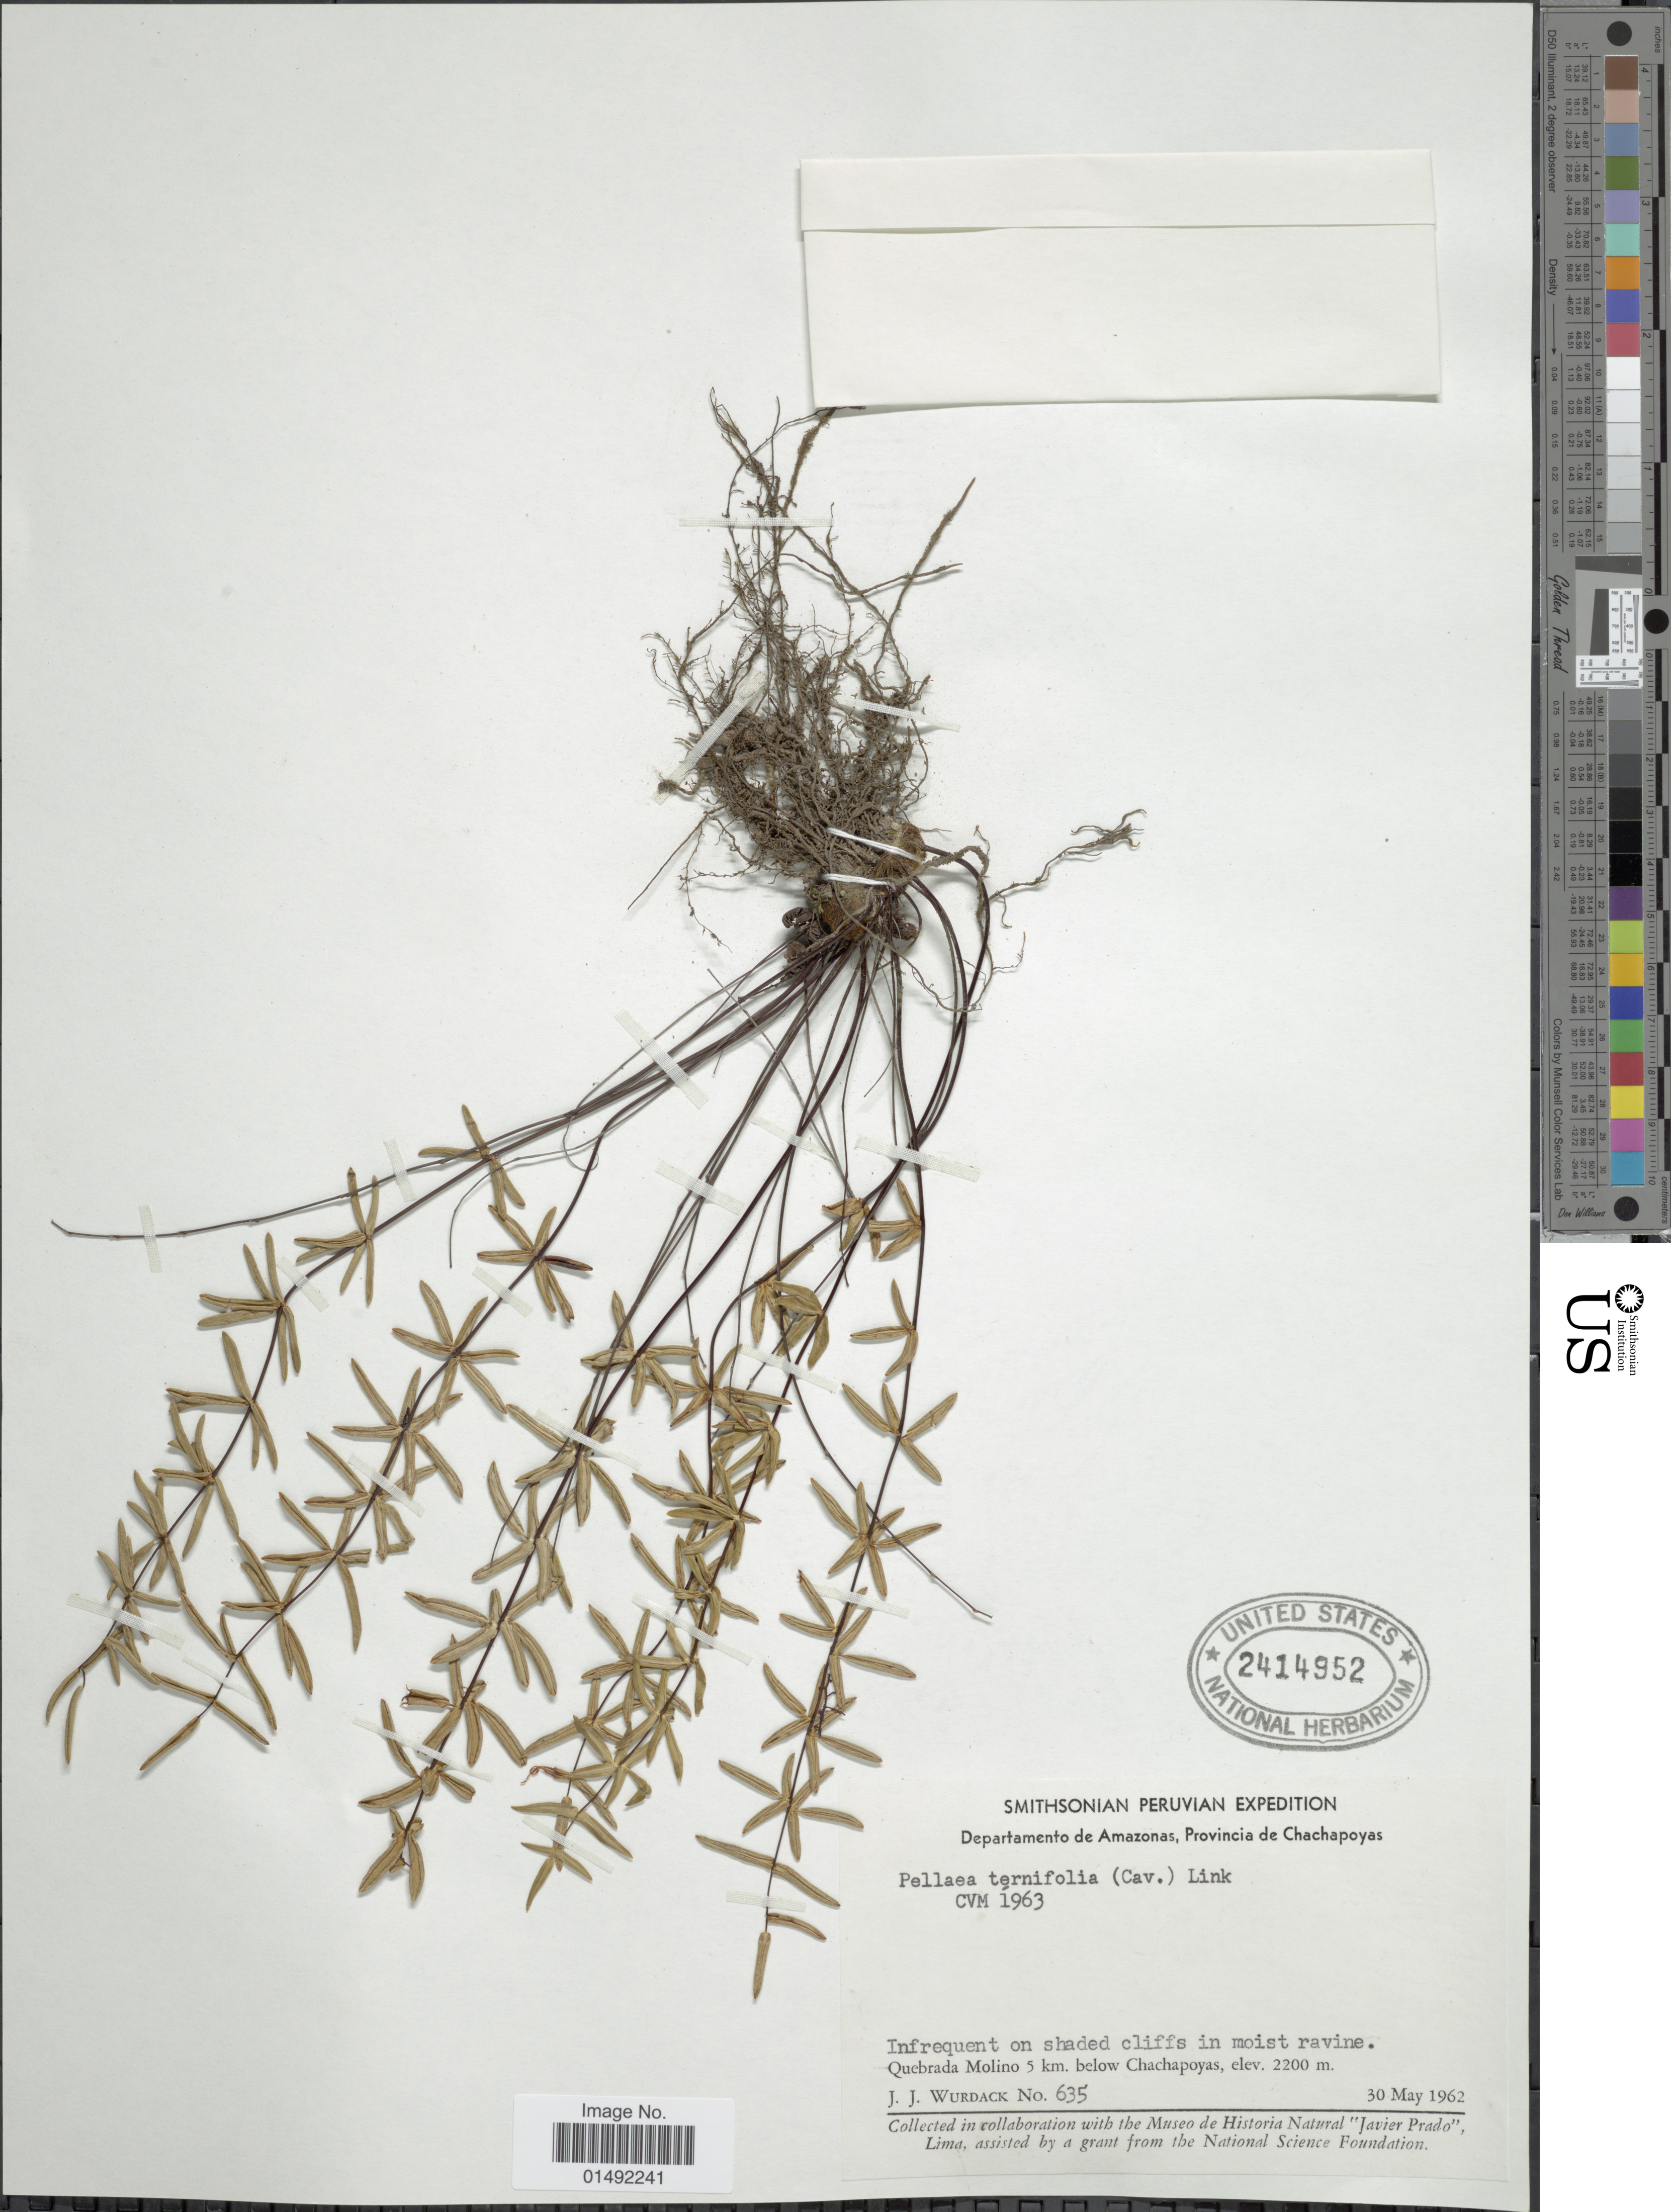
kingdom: Plantae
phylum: Tracheophyta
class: Polypodiopsida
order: Polypodiales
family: Pteridaceae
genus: Pellaea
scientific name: Pellaea ternifolia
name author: (Cav.) Link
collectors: J. J. Wurdack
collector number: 635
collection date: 1962-05-30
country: Peru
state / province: Amazonas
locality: Departamento de Amazonas, provincia de Chachapoyas, Quebrada Molino 5 km below Chachapoyas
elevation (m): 2200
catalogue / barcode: US 2414952